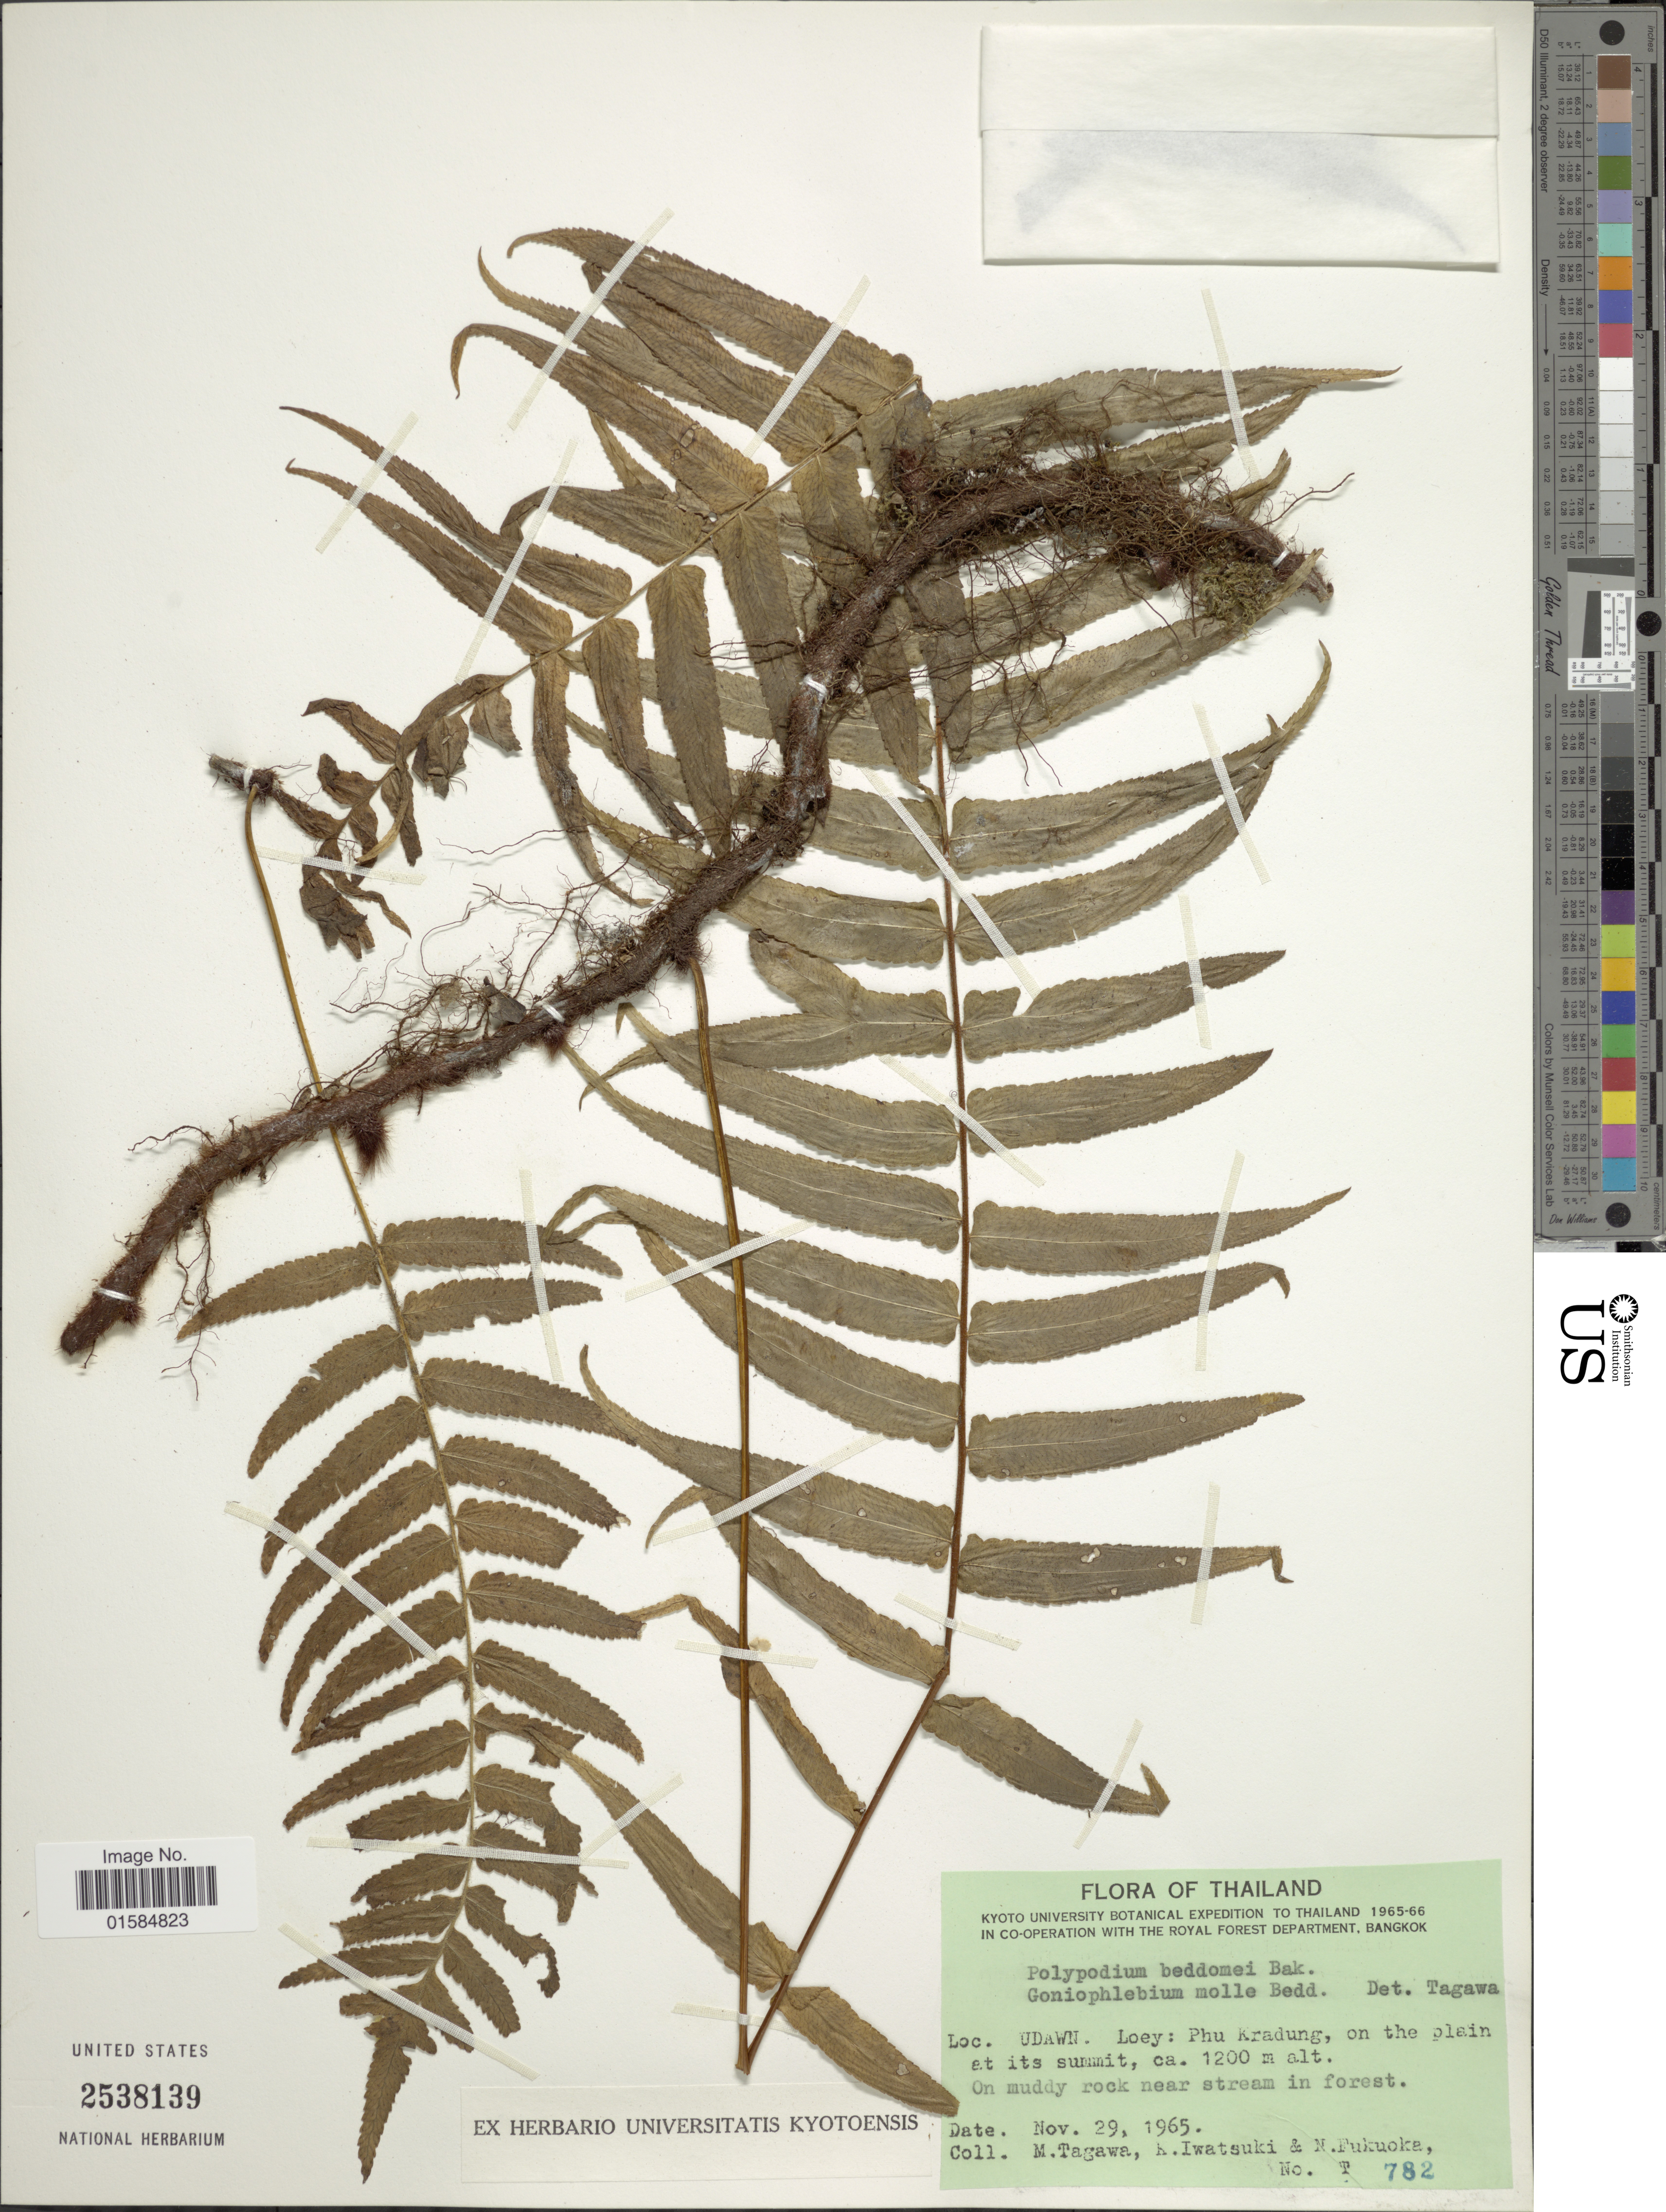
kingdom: Plantae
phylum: Tracheophyta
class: Polypodiopsida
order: Polypodiales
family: Polypodiaceae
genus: Goniophlebium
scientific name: Goniophlebium subauriculatum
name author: (Blume) C. Presl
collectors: M. Tagawa, K. Iwatsuki & N. Fukuoka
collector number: T782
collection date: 1965-11-29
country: Thailand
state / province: Loei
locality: Udawn, Loey: Phu Kradung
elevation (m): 1200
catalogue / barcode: US 2538139